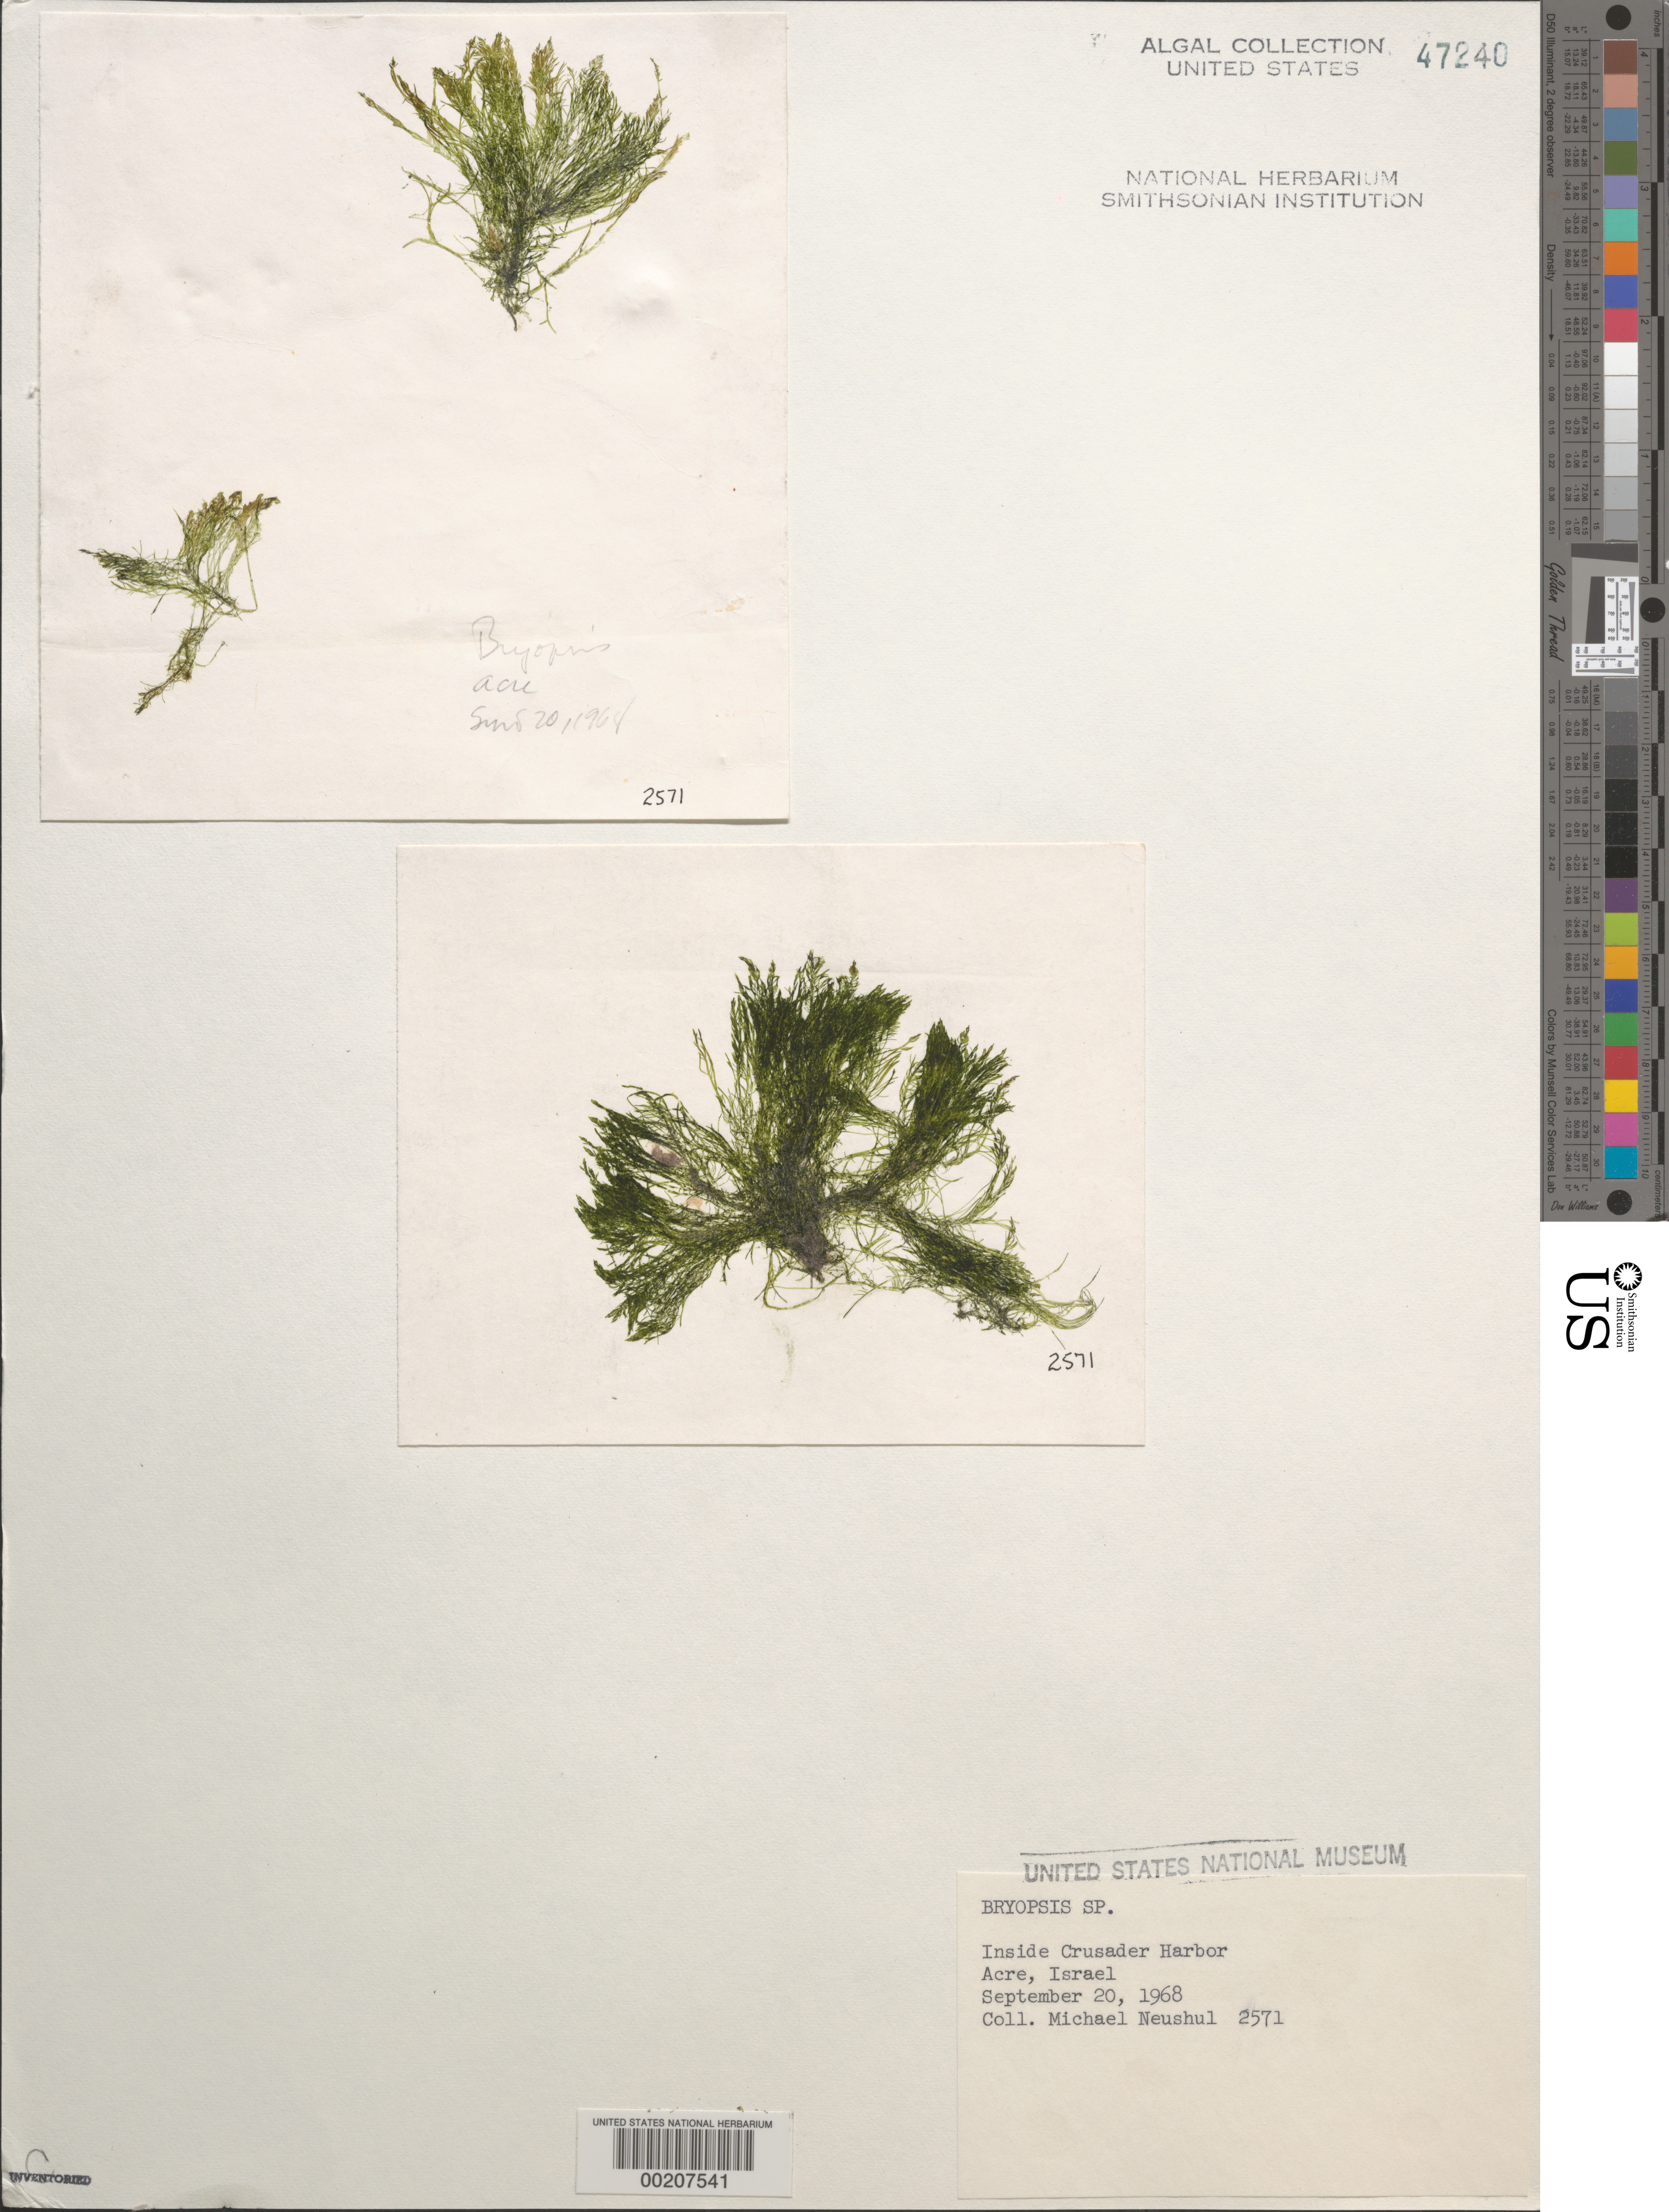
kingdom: Plantae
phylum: Chlorophyta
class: Ulvophyceae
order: Bryopsidales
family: Bryopsidaceae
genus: Bryopsis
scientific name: Bryopsis sp.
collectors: M. Neushul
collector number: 2571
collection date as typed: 20 Sep 1968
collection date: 1968-09-20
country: Israel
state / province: Northern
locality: Acre, inside Crusader Harbor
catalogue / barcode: US 47240